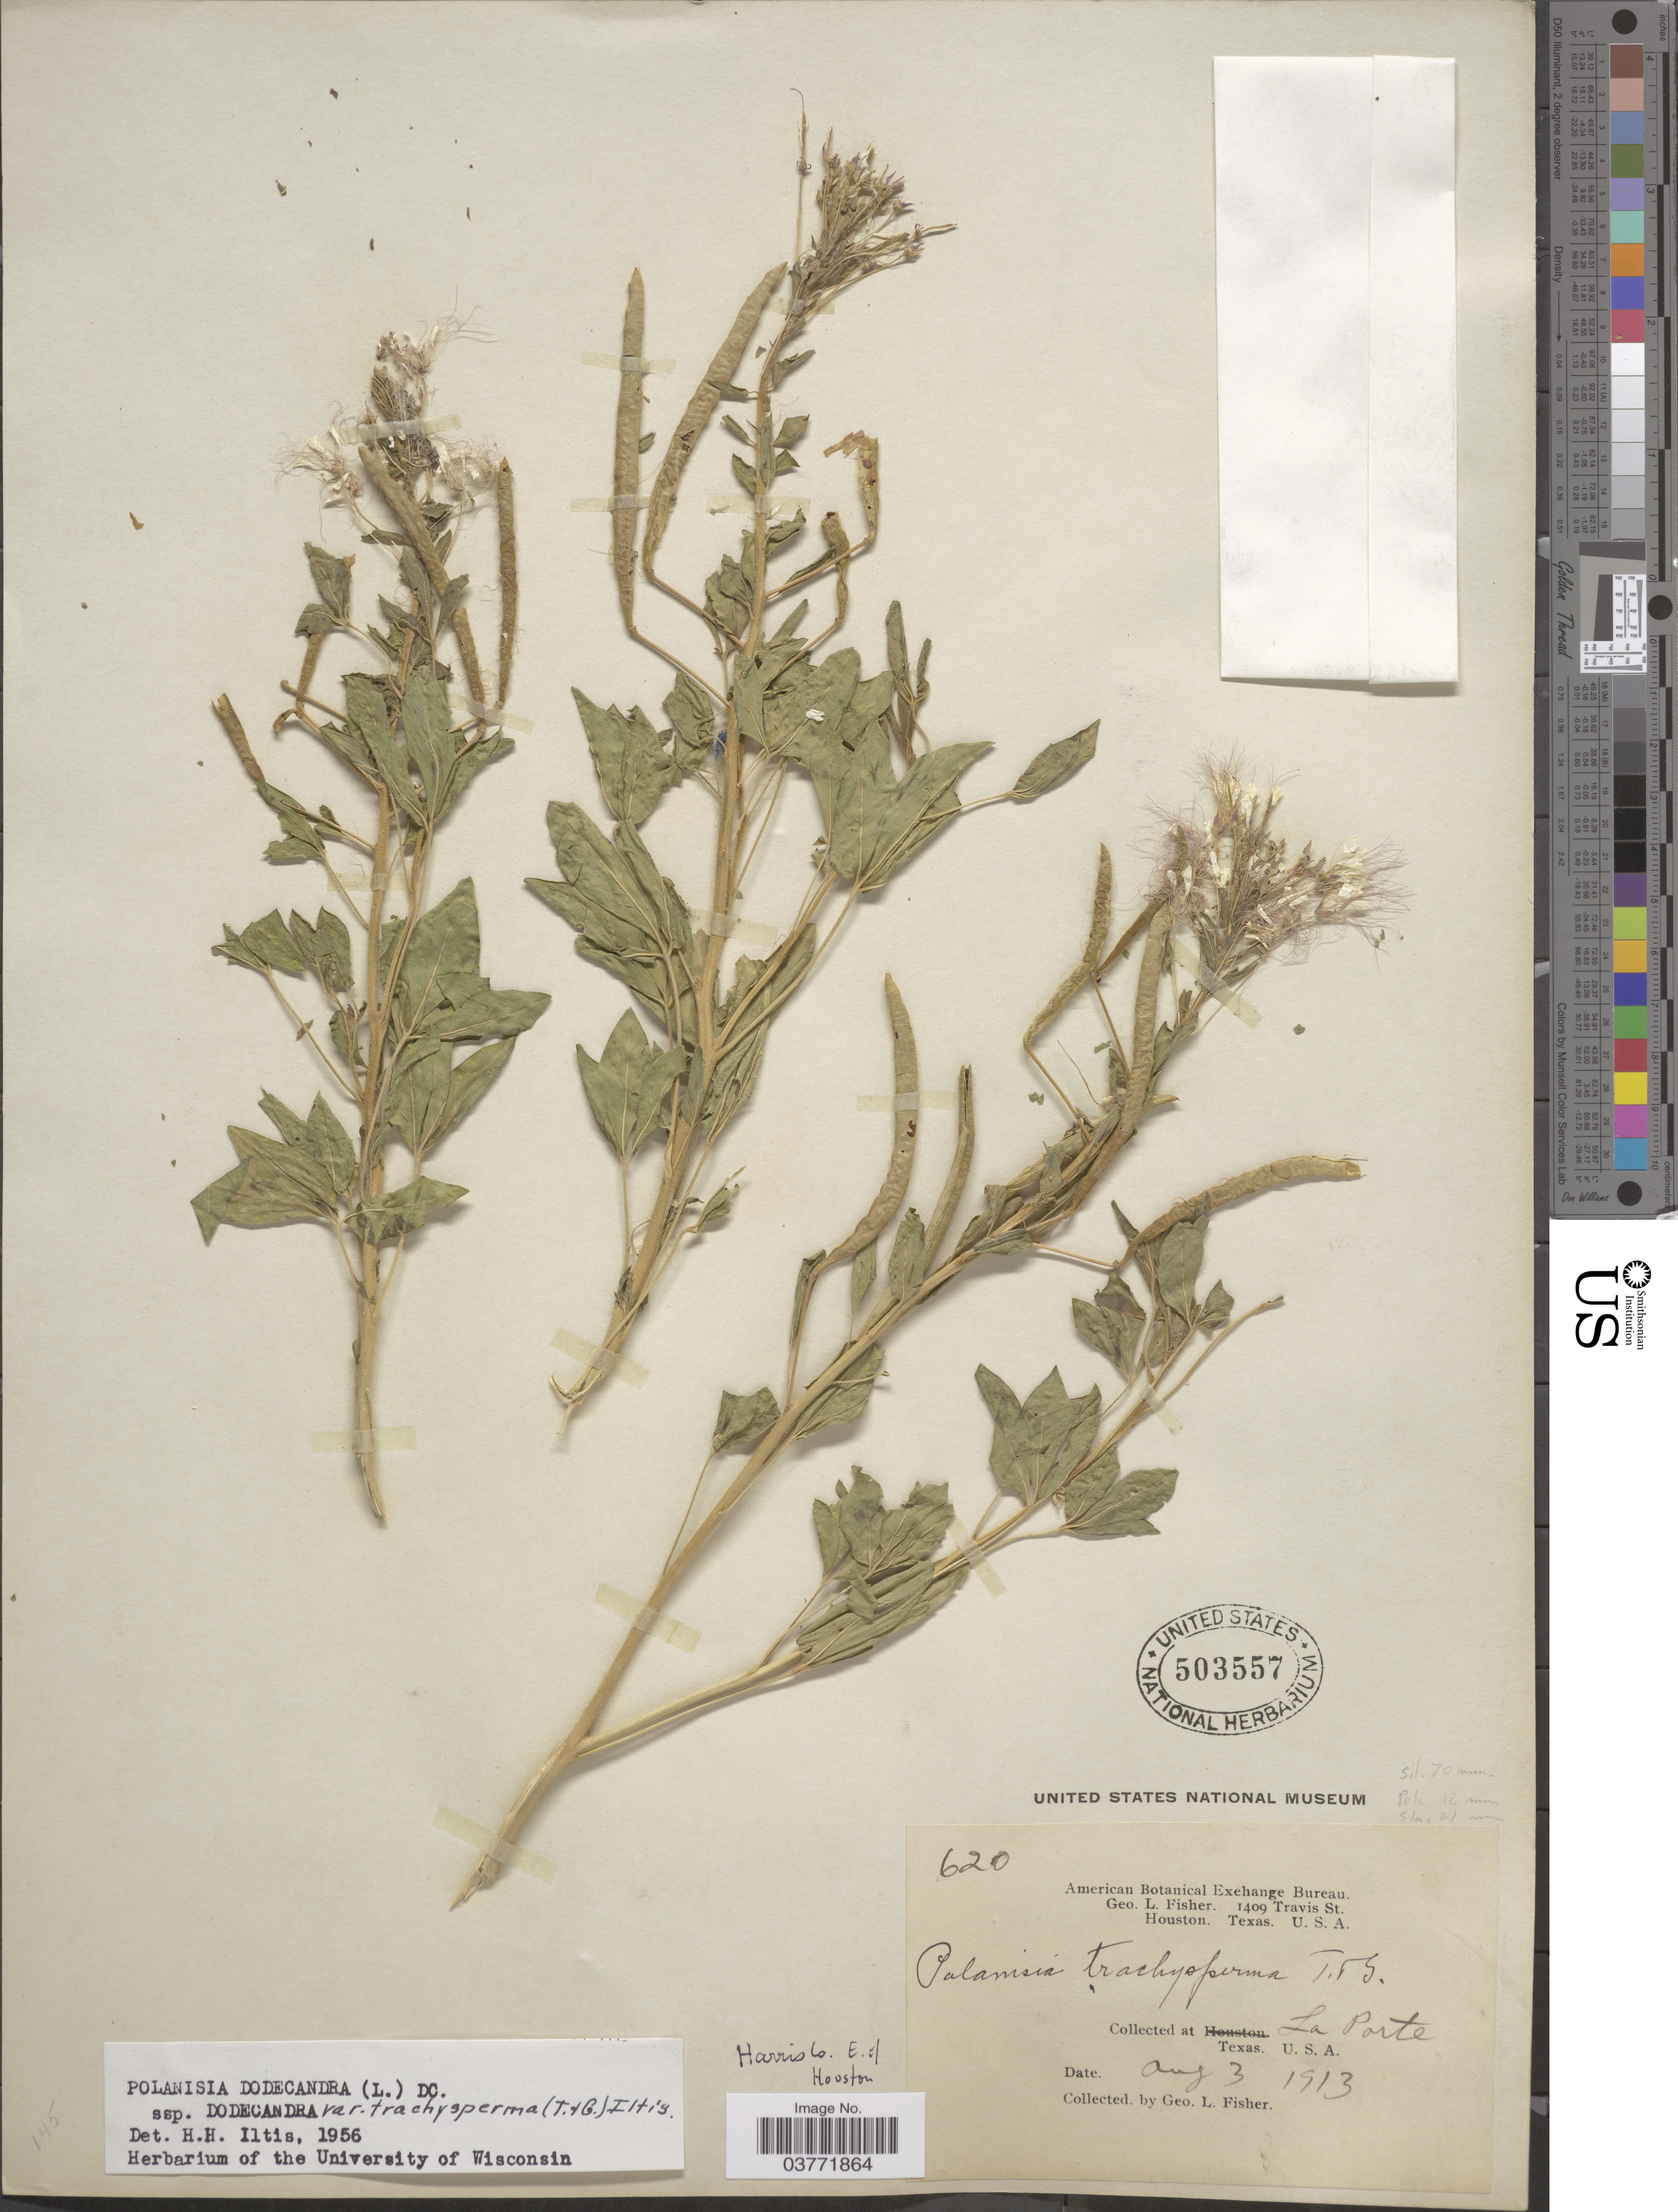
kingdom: Plantae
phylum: Tracheophyta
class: Magnoliopsida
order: Brassicales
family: Cleomaceae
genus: Polanisia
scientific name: Polanisia trachysperma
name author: Torr. & A. Gray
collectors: G. L. Fisher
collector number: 620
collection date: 1913-08-03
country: United States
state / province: Texas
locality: La Porte. Harris Co. E. of Houston.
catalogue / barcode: US 503557